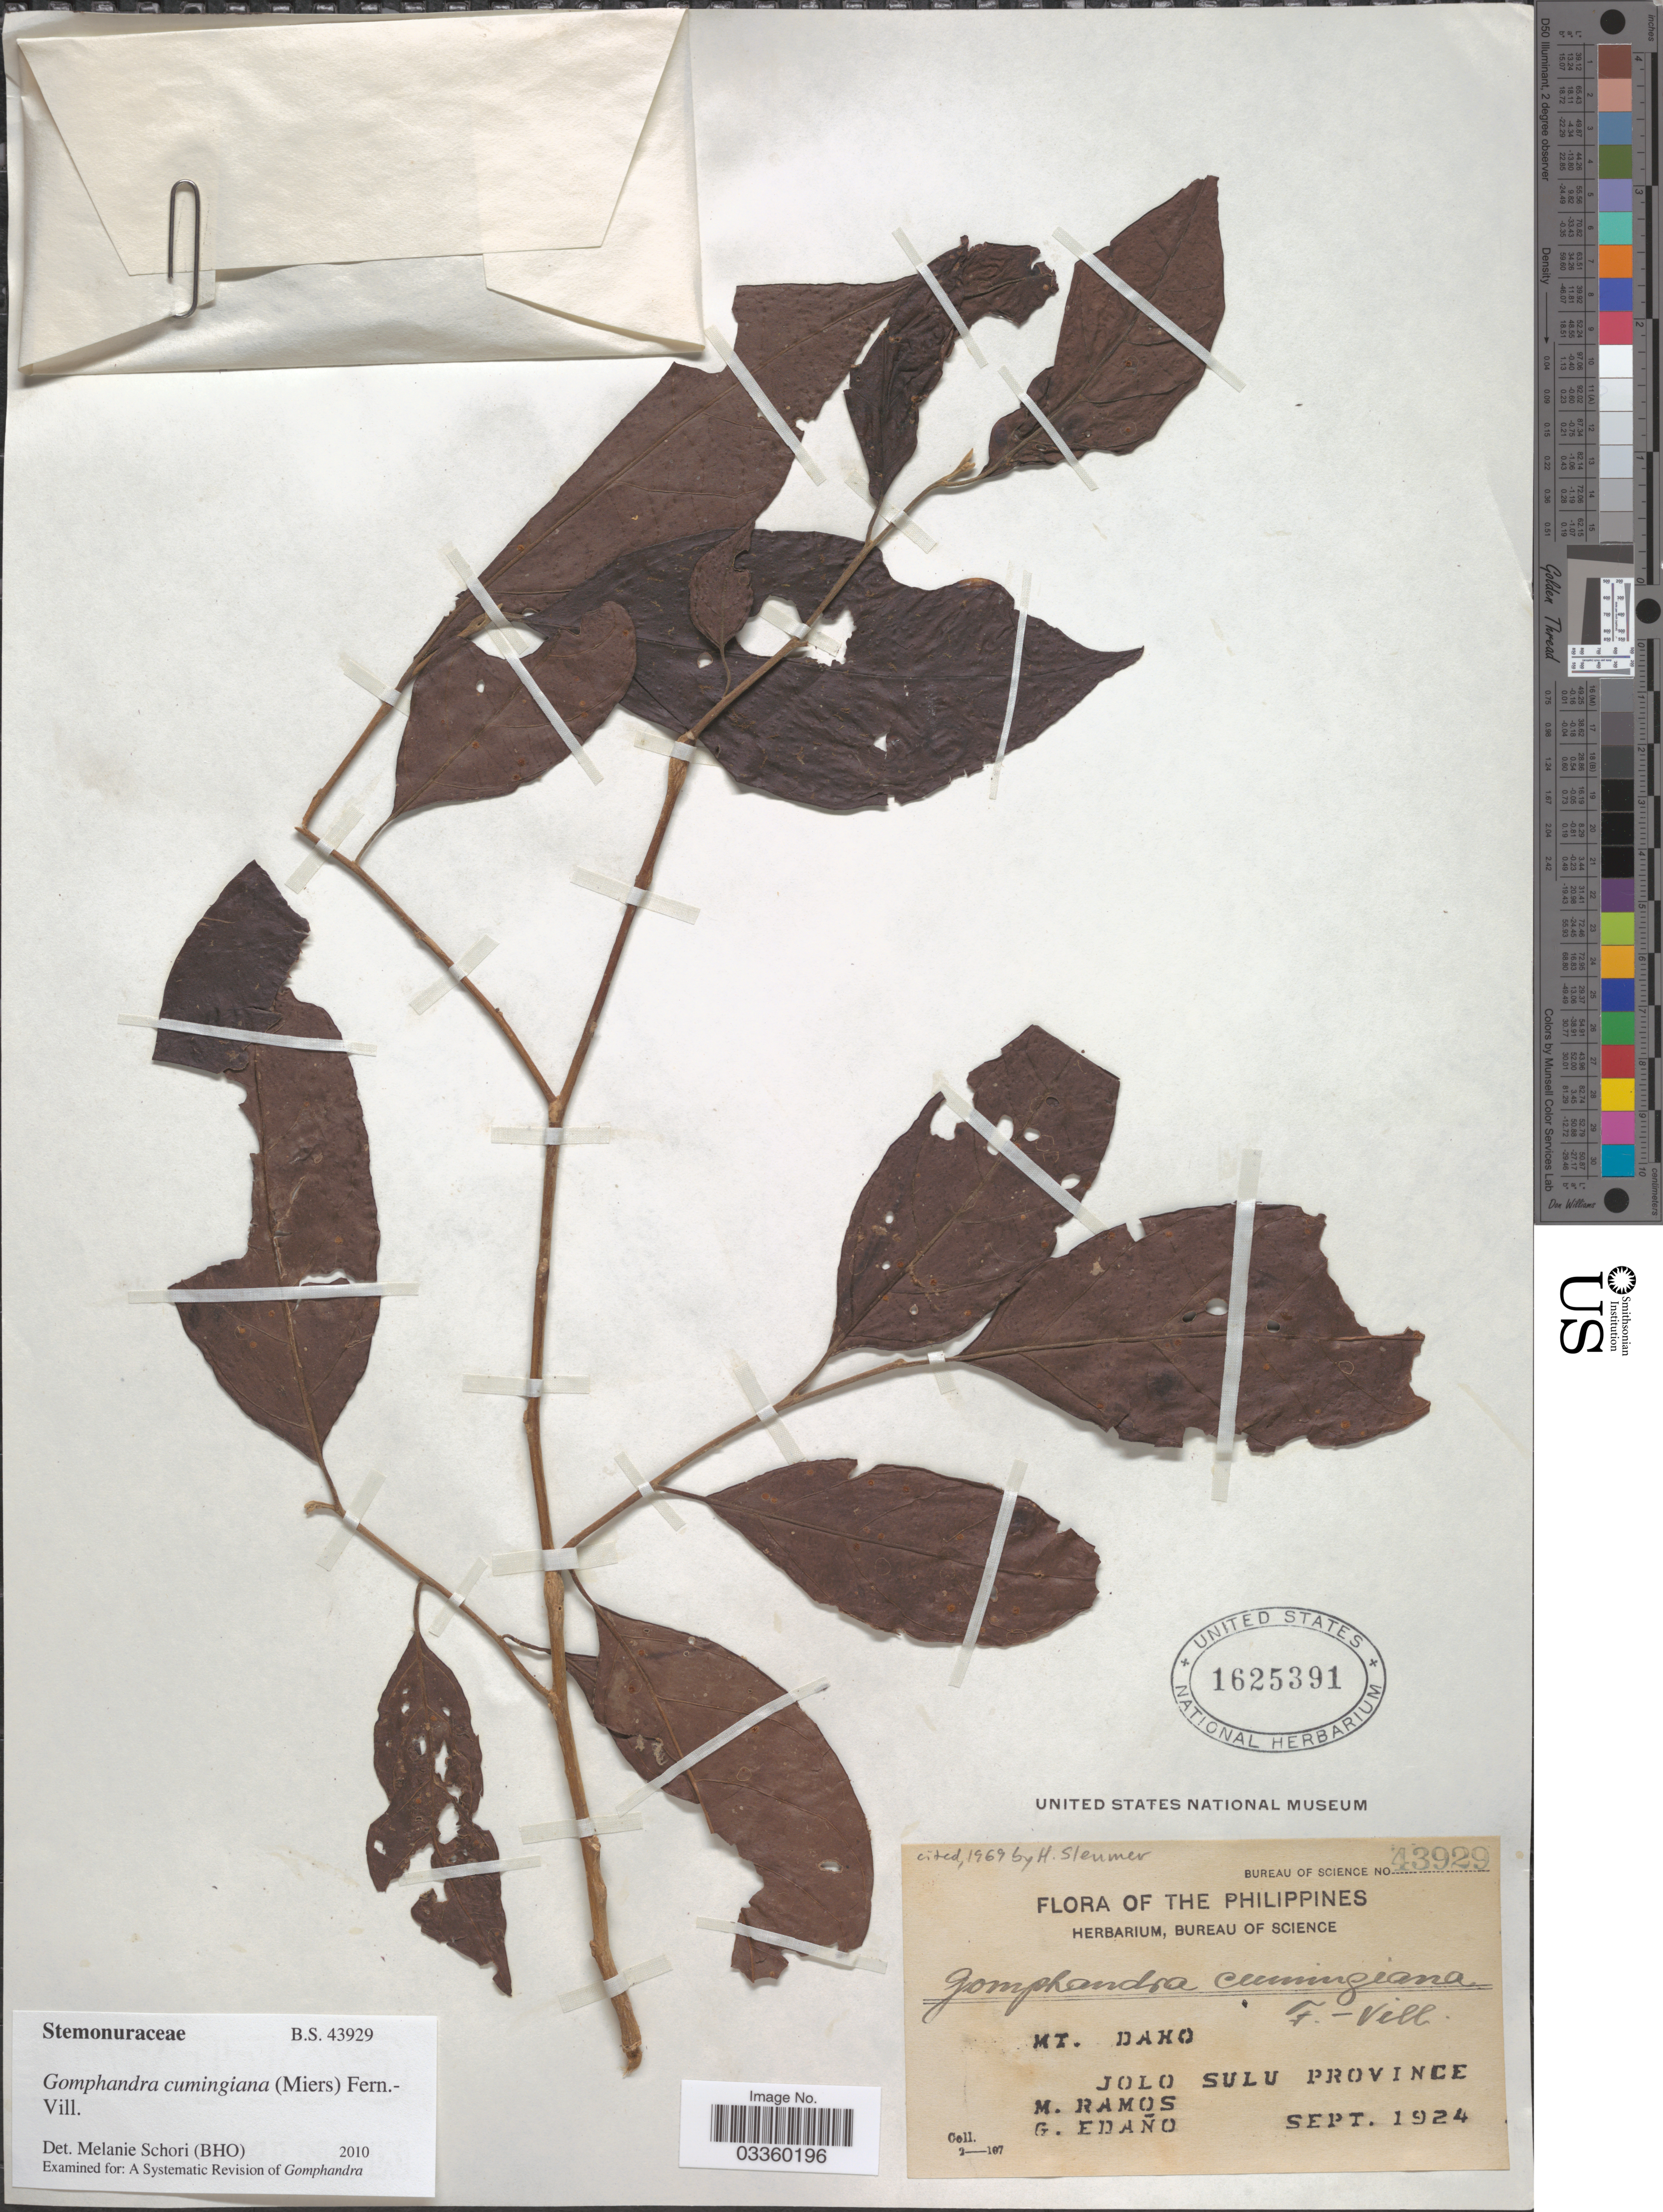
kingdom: Plantae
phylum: Tracheophyta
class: Magnoliopsida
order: Cardiopteridales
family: Stemonuraceae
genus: Gomphandra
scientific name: Gomphandra cumingiana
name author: (Miers) Fern.-Vill.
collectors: M. Ramos & G. Edaño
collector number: Bureau of Science 43929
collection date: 1924-09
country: Philippines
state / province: Muslim Mindanao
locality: Mt. Daho. Jolo Sulu Province.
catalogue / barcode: US 1625391